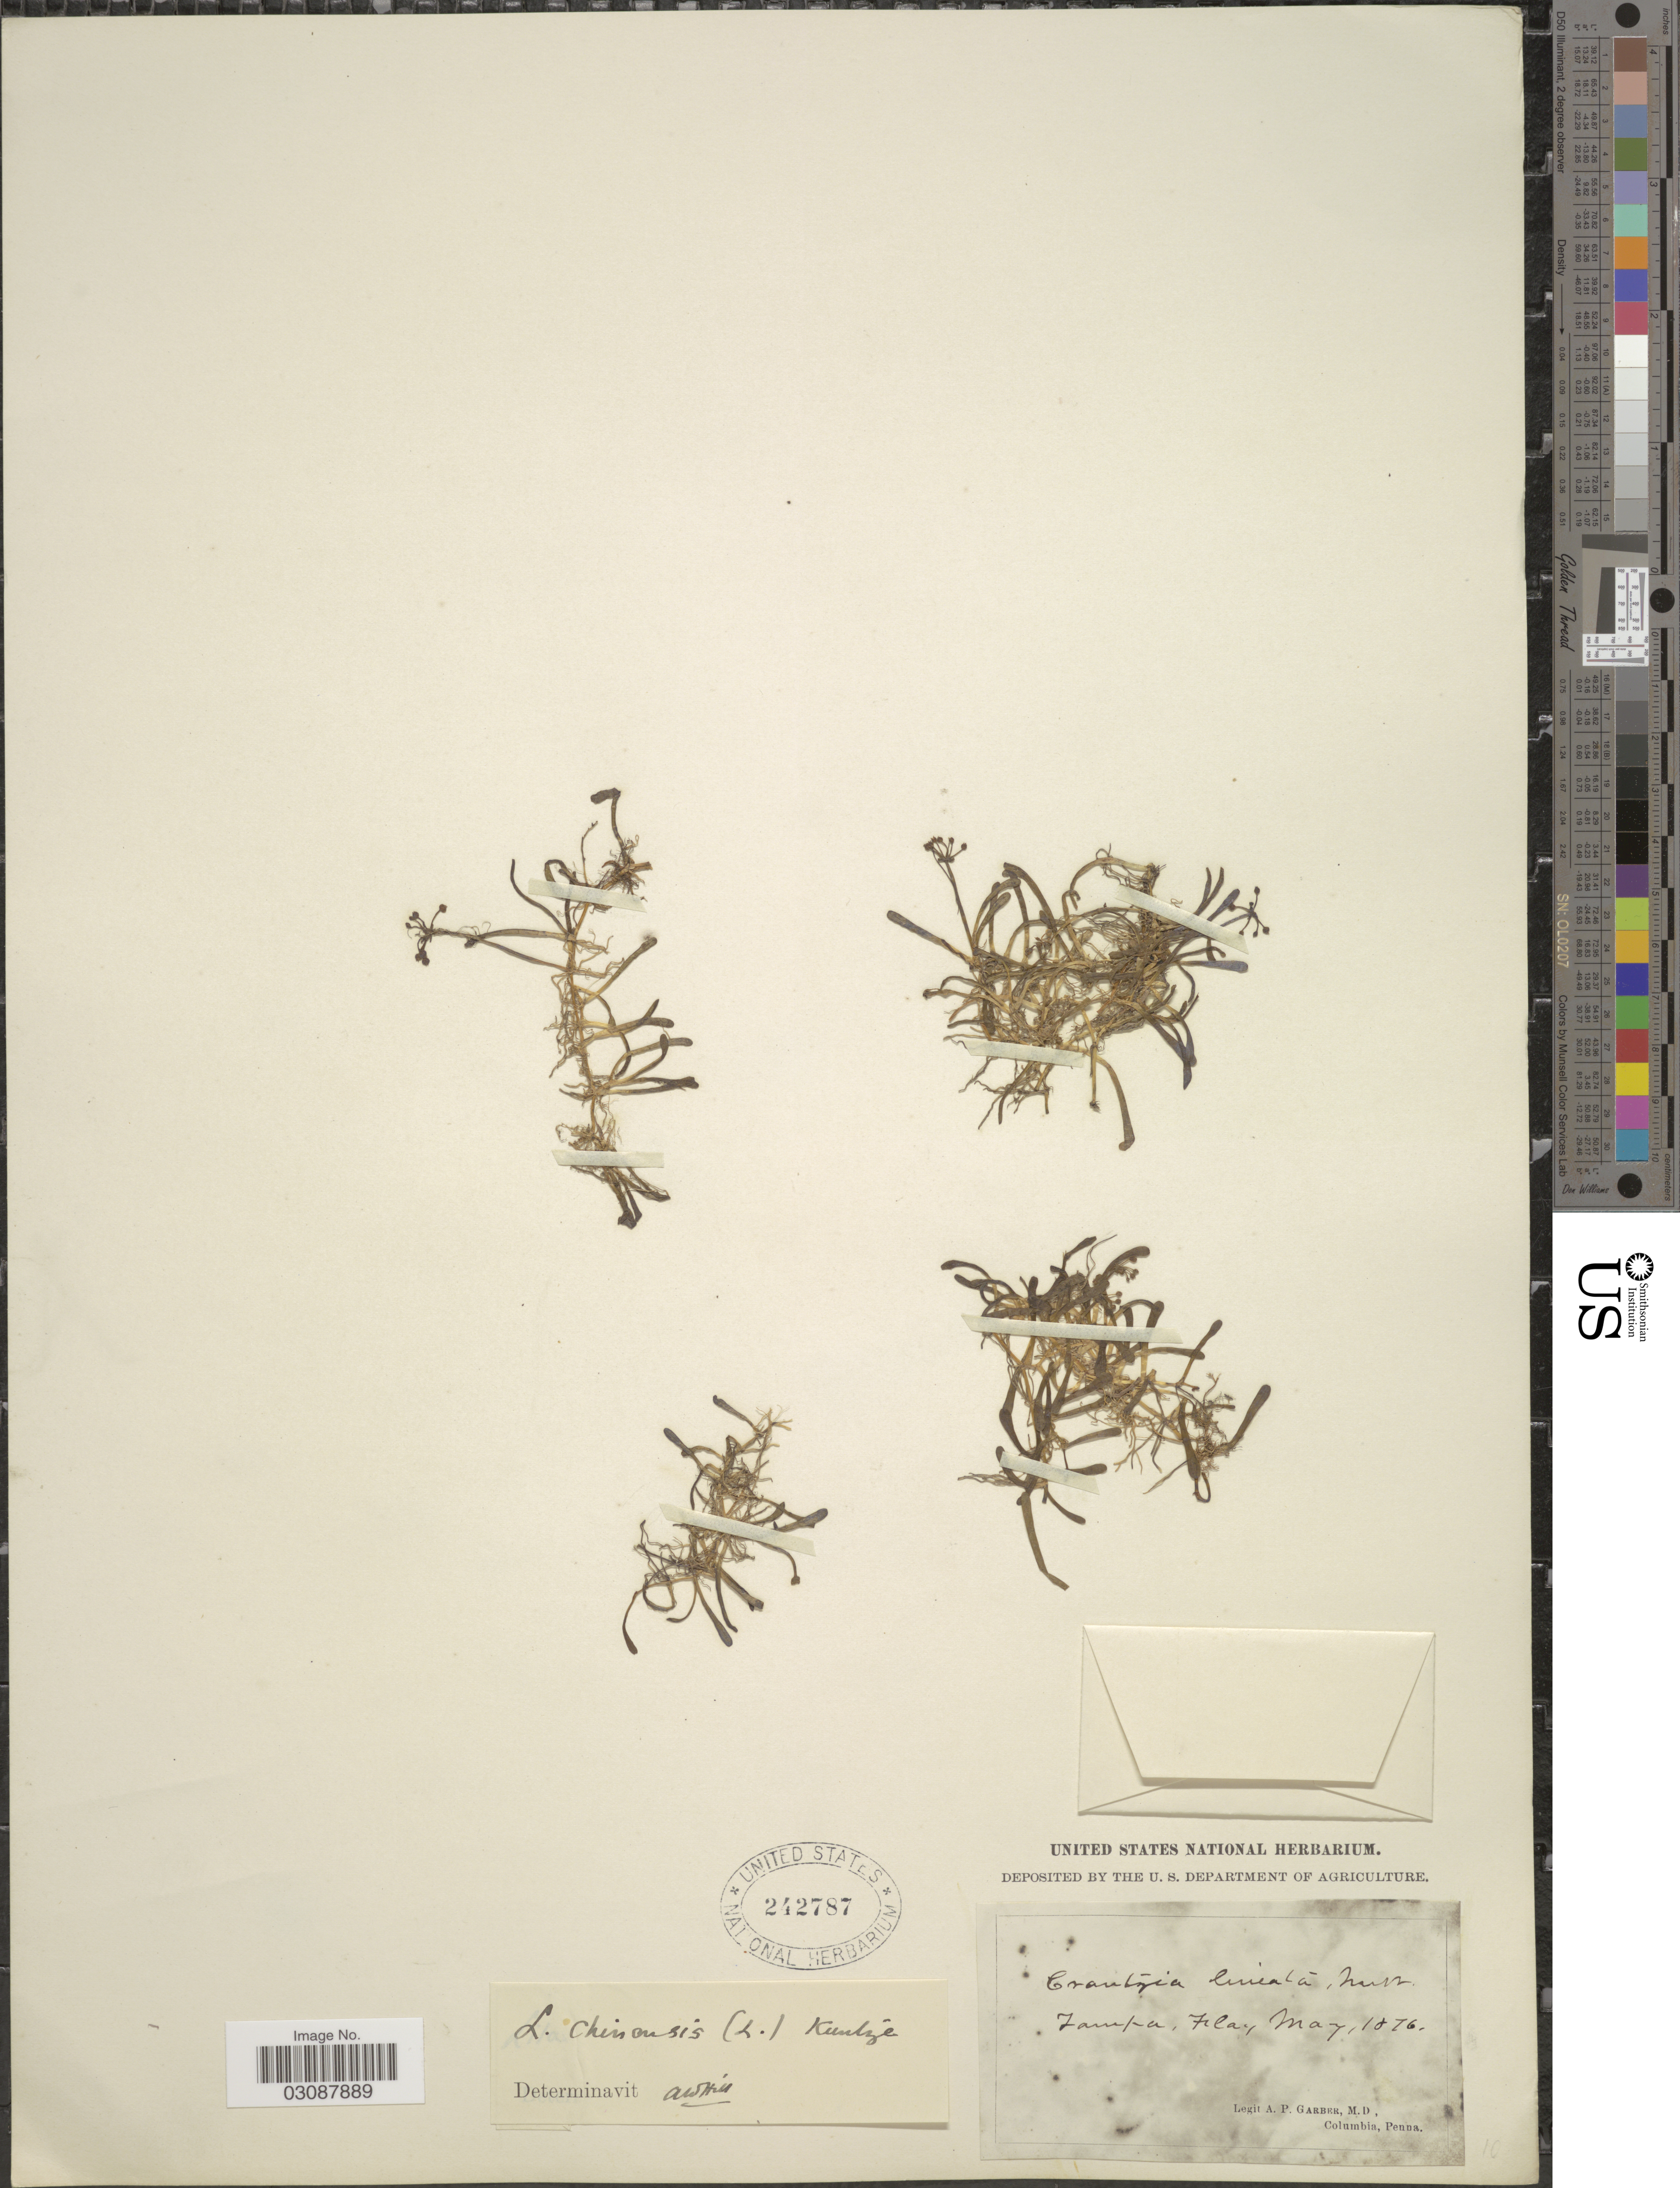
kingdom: Plantae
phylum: Tracheophyta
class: Magnoliopsida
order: Apiales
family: Apiaceae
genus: Lilaeopsis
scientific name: Lilaeopsis chinensis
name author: (L.) Kuntze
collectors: A. P. Garber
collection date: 1876-05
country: United States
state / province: Florida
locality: Tampa, Fla.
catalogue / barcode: US 242787